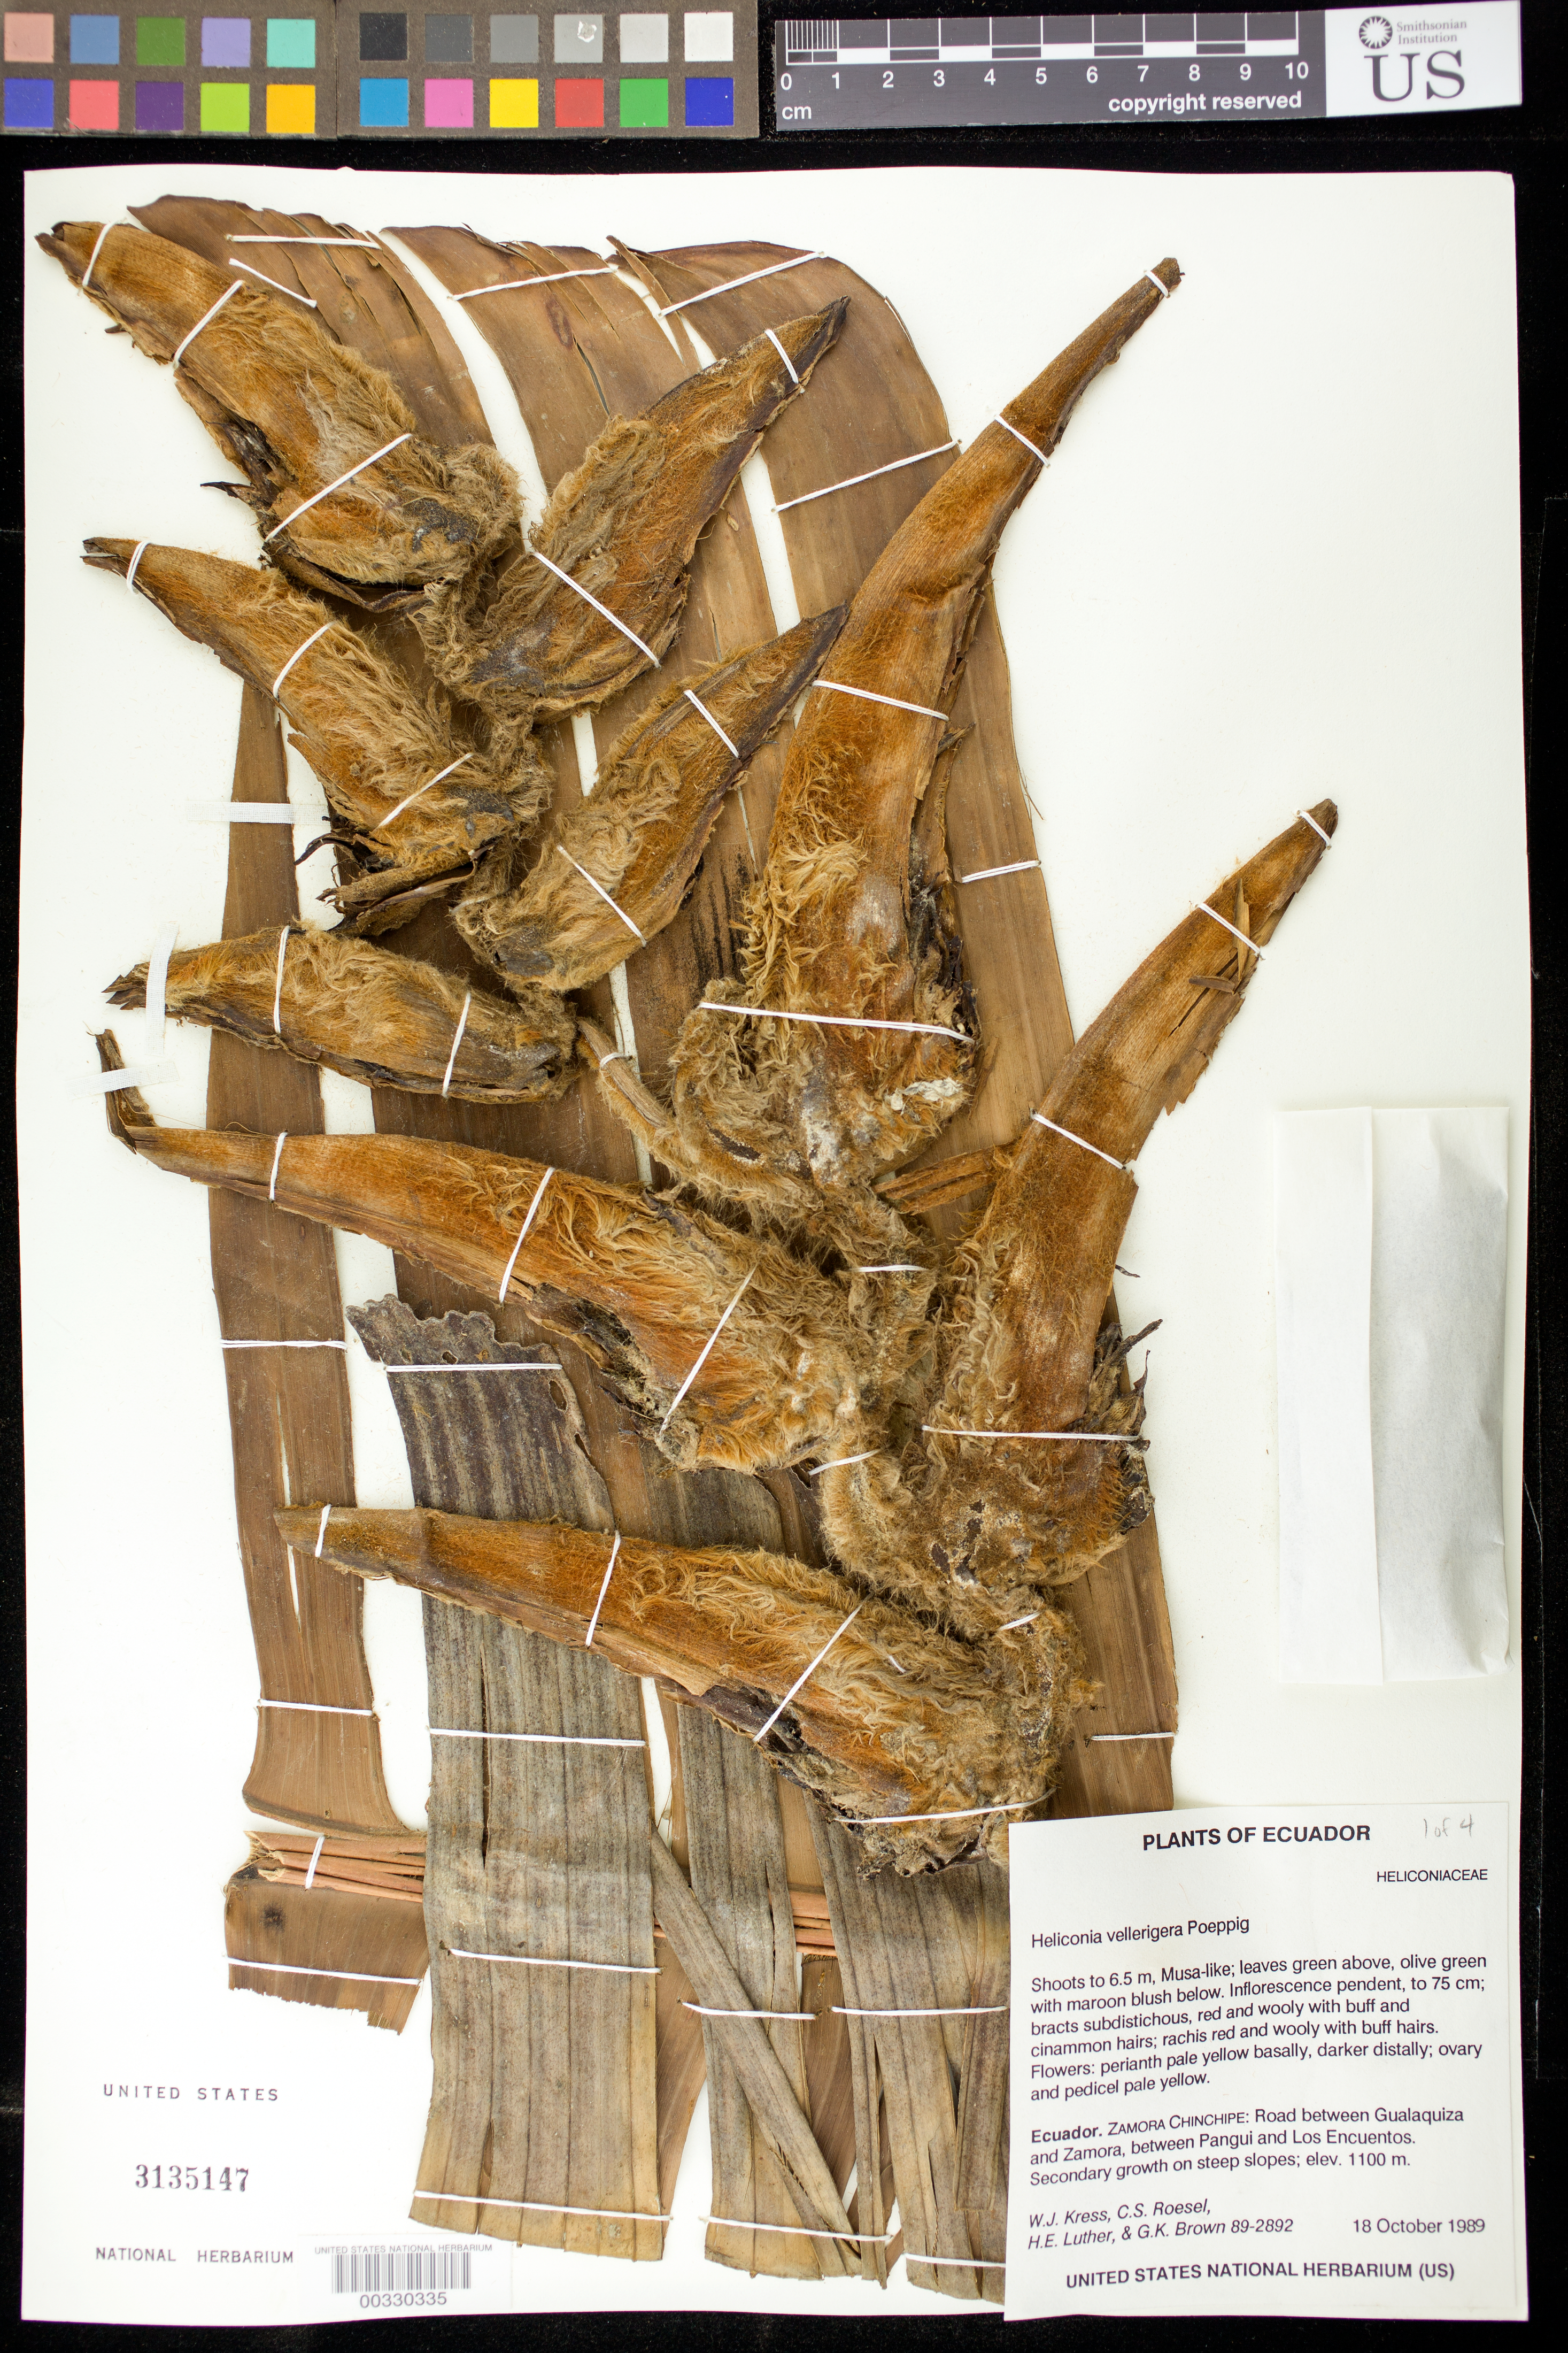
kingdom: Plantae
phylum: Tracheophyta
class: Liliopsida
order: Zingiberales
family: Heliconiaceae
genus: Heliconia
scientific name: Heliconia vellerigera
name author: Poepp.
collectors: W. J. Kress, C. S. Roesel, Harry E. Luther & G. K. Brown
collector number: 89-2892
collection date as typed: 18 Oct 1989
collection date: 1989-10-18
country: Ecuador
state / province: Zamora-Chinchipe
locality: Road between Gualaquiza and Zamora, between pangui and los encuentos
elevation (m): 1100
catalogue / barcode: US 3135147